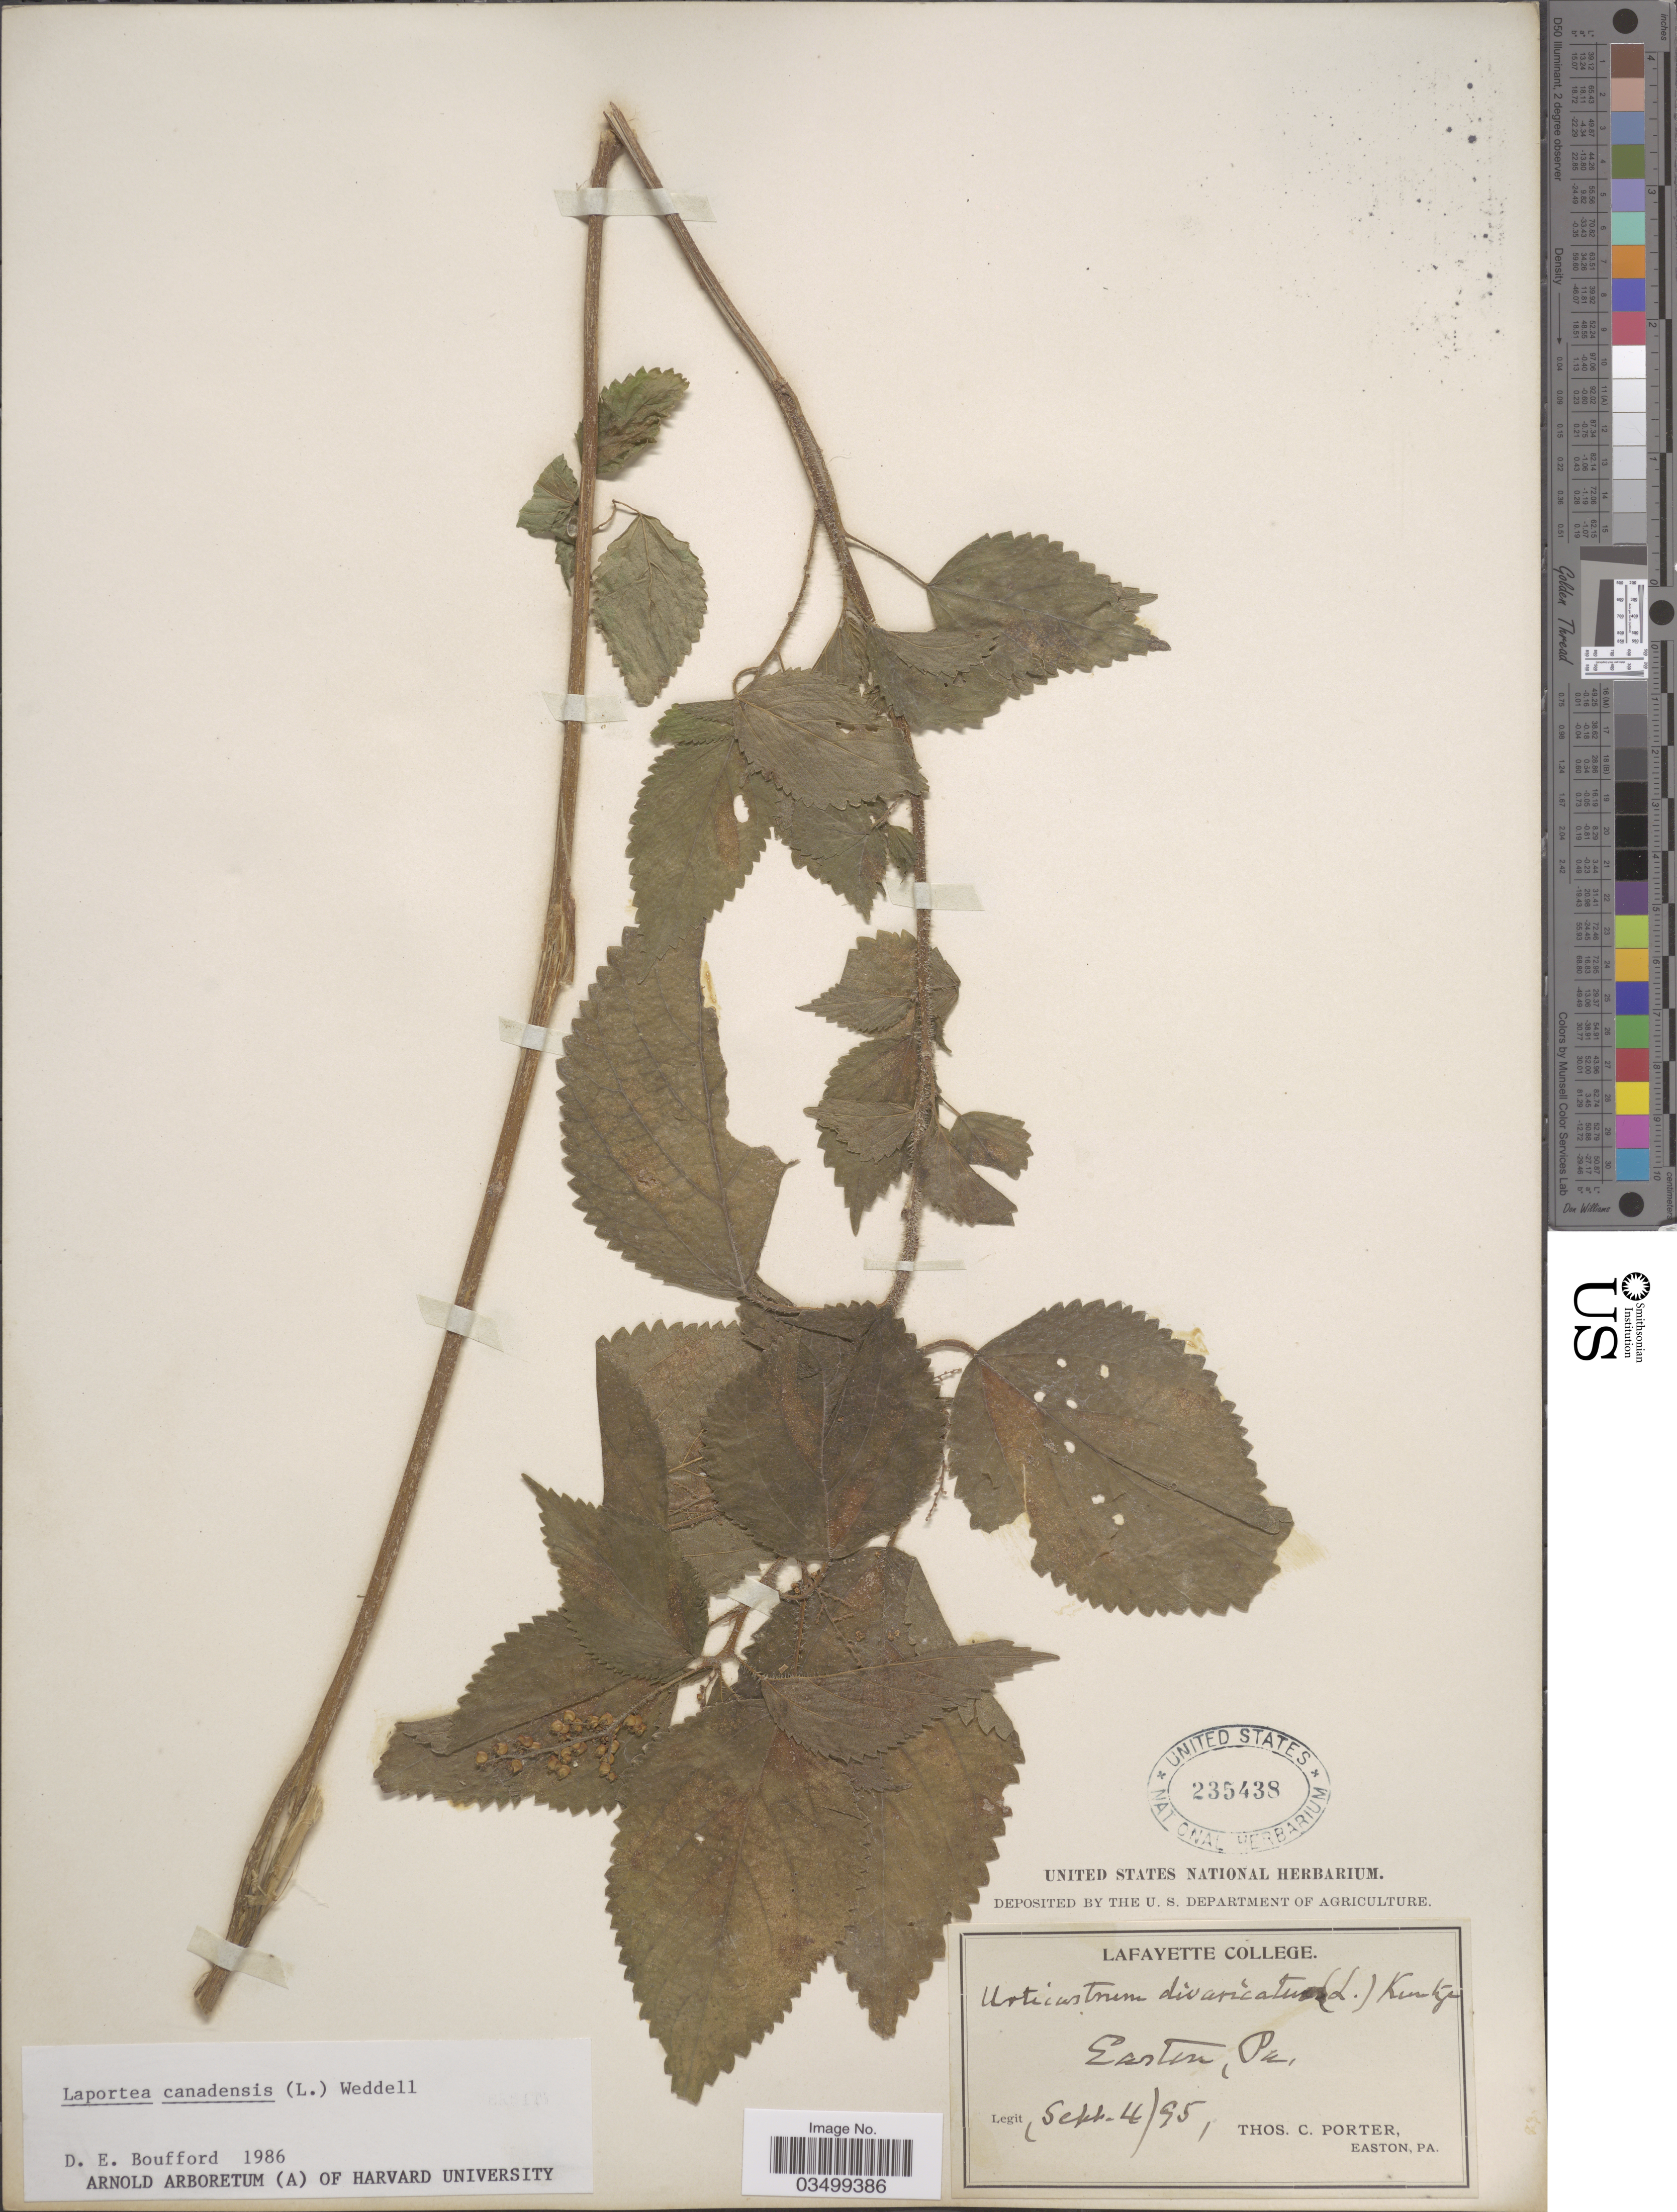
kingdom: Plantae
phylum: Tracheophyta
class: Magnoliopsida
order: Rosales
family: Urticaceae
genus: Laportea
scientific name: Laportea canadensis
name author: (L.) Wedd.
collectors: T. Porter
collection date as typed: Transcribed d/m/y: 4/9/95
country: United States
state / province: Pennsylvania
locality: Easton.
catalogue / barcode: US 235438